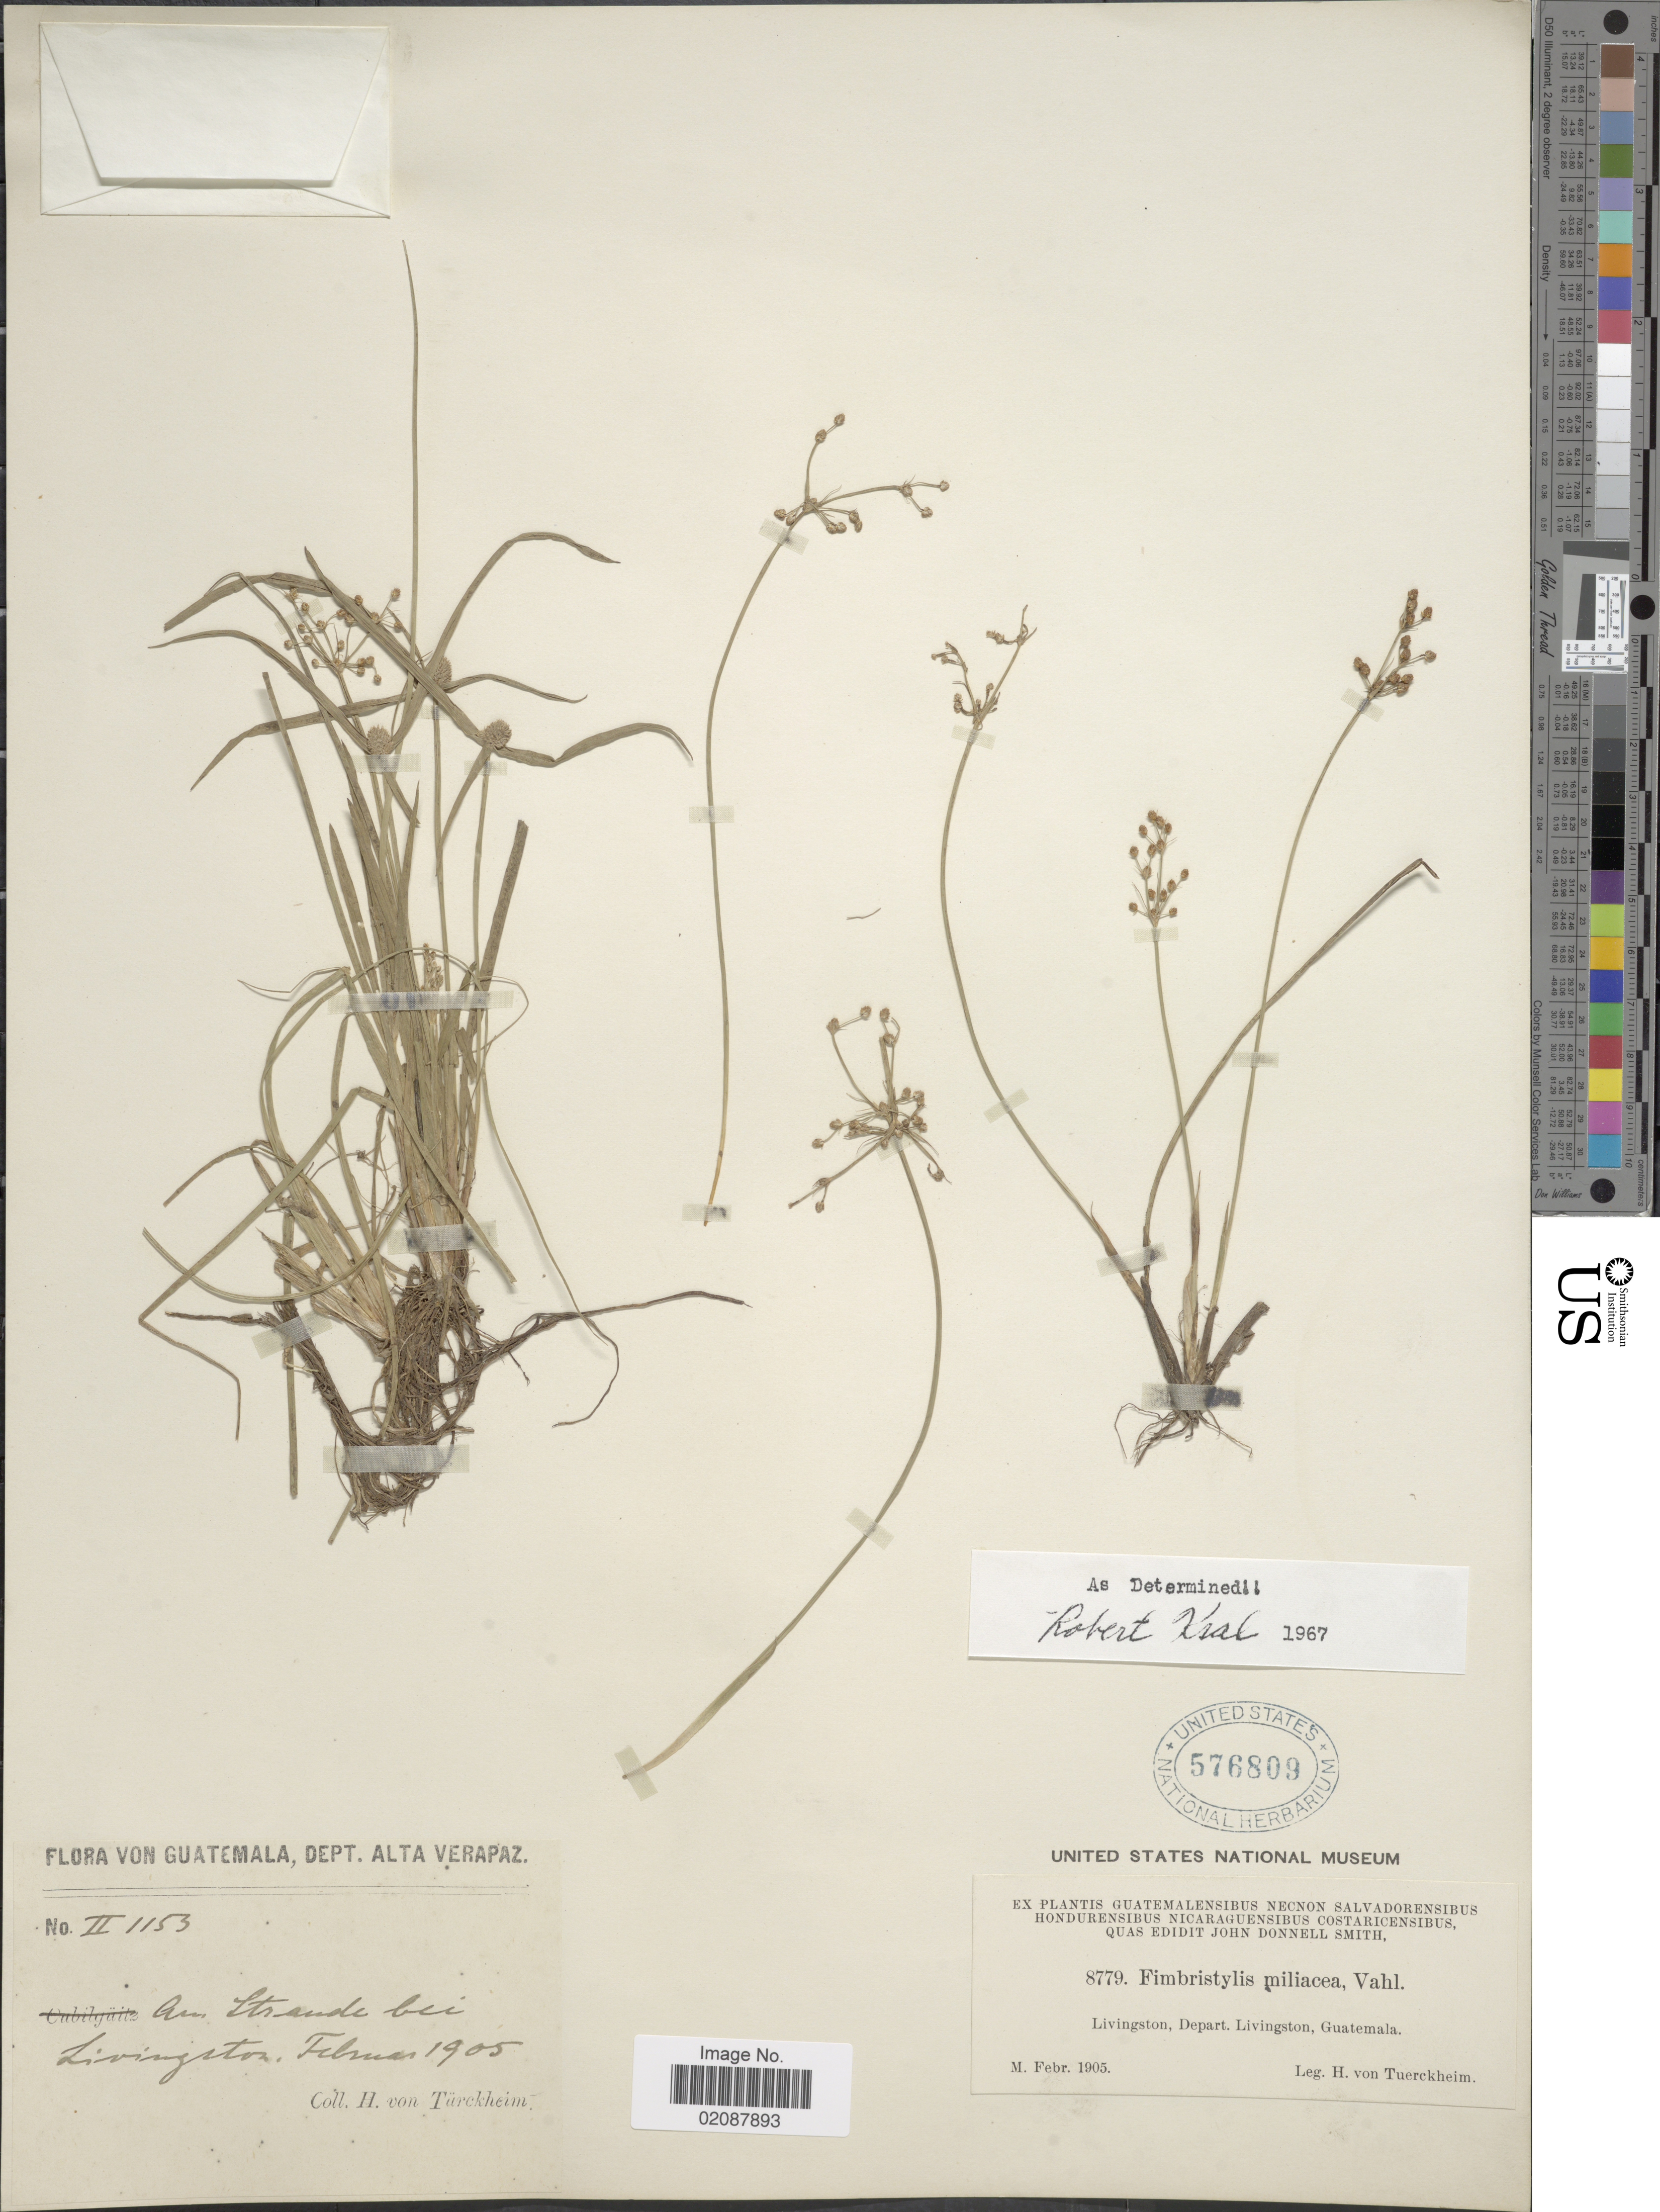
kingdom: Plantae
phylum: Tracheophyta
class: Liliopsida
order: Poales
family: Cyperaceae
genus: Fimbristylis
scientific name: Fimbristylis littoralis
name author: Gaudich.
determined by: Strong, M. T., (US), Smithsonian Institution - National Museum of Natural History (UNITED STATES)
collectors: H. von Tuerckheim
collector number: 8779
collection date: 1905-02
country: Guatemala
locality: Livingston, Depart. Livingston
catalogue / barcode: US 576809